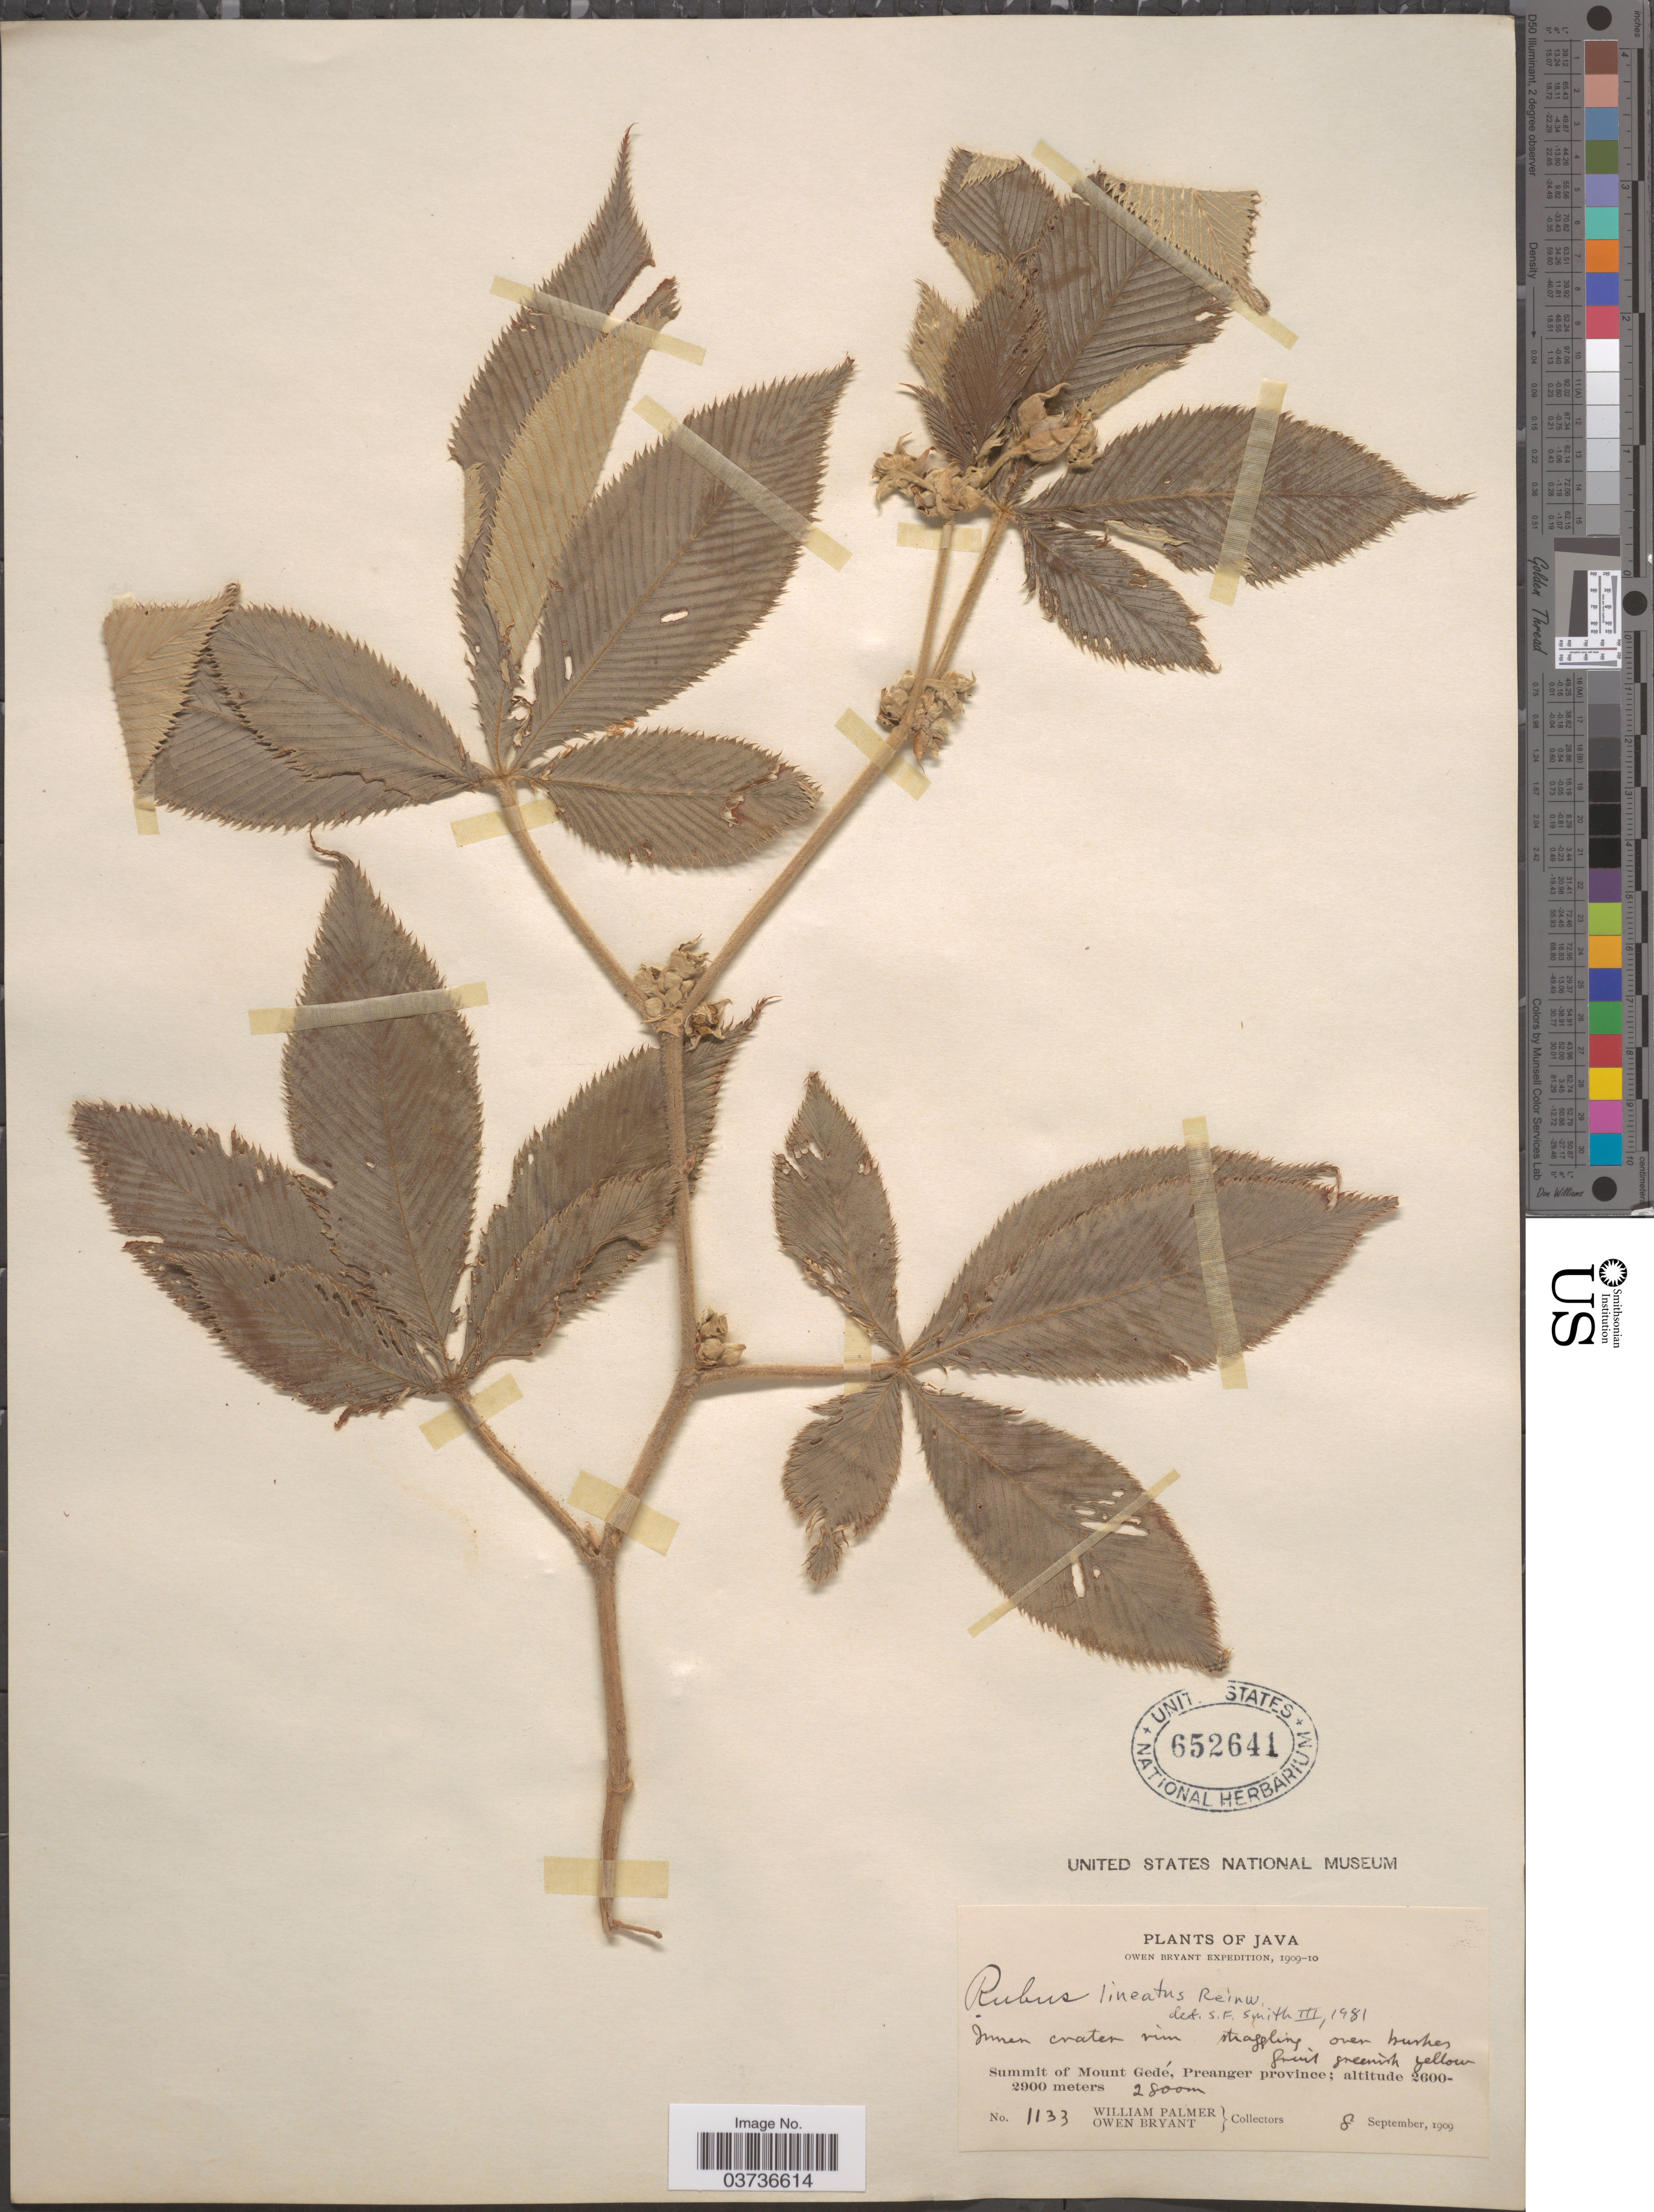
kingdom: Plantae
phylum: Tracheophyta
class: Magnoliopsida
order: Rosales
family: Rosaceae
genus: Rubus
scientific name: Rubus lineatus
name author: Reinw.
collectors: W. Palmer & O. Bryant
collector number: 1133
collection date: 1909-09-08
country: Indonesia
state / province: Java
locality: Summit of Mount Gedé, Preanger province.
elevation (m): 2800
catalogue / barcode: US 652641